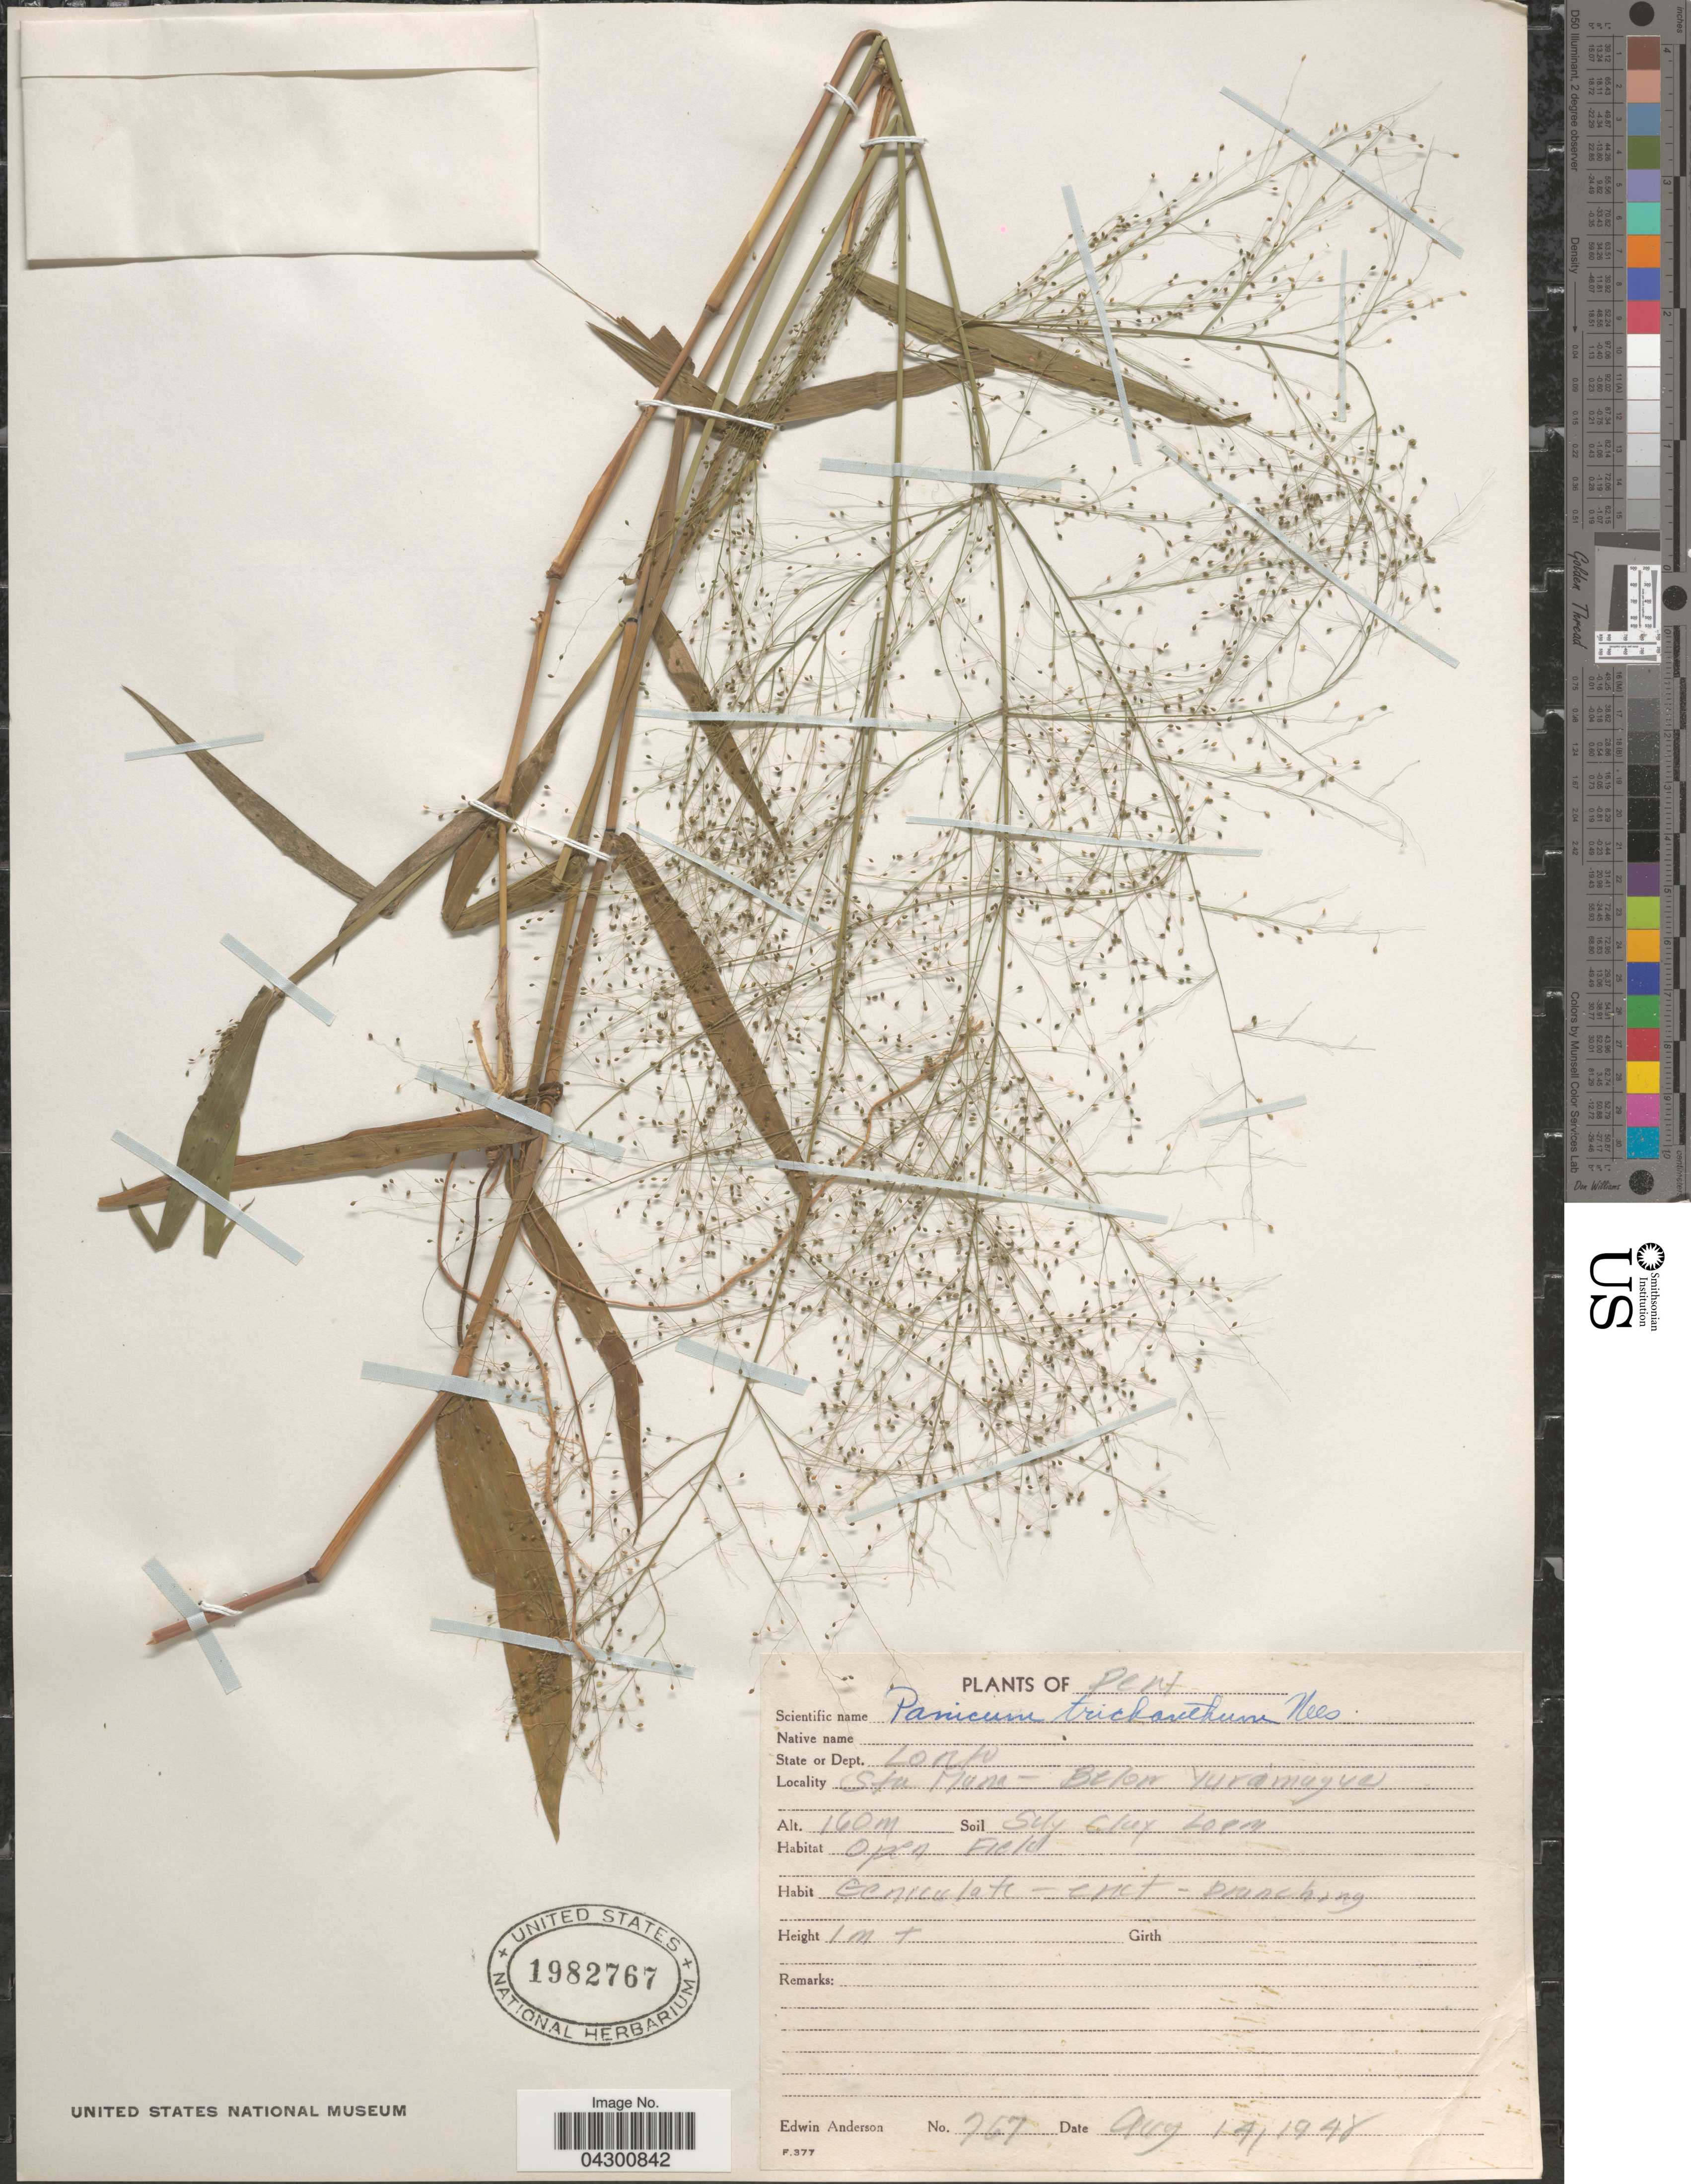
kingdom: Plantae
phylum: Tracheophyta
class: Liliopsida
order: Poales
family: Poaceae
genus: Panicum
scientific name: Panicum trichanthum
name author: Nees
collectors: E. Anderson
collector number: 767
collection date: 1948-08-14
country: Peru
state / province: Loreto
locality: State or Dept. Loreto. Sta Mana - Below Yurámagua.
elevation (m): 160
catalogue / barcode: US 1982767